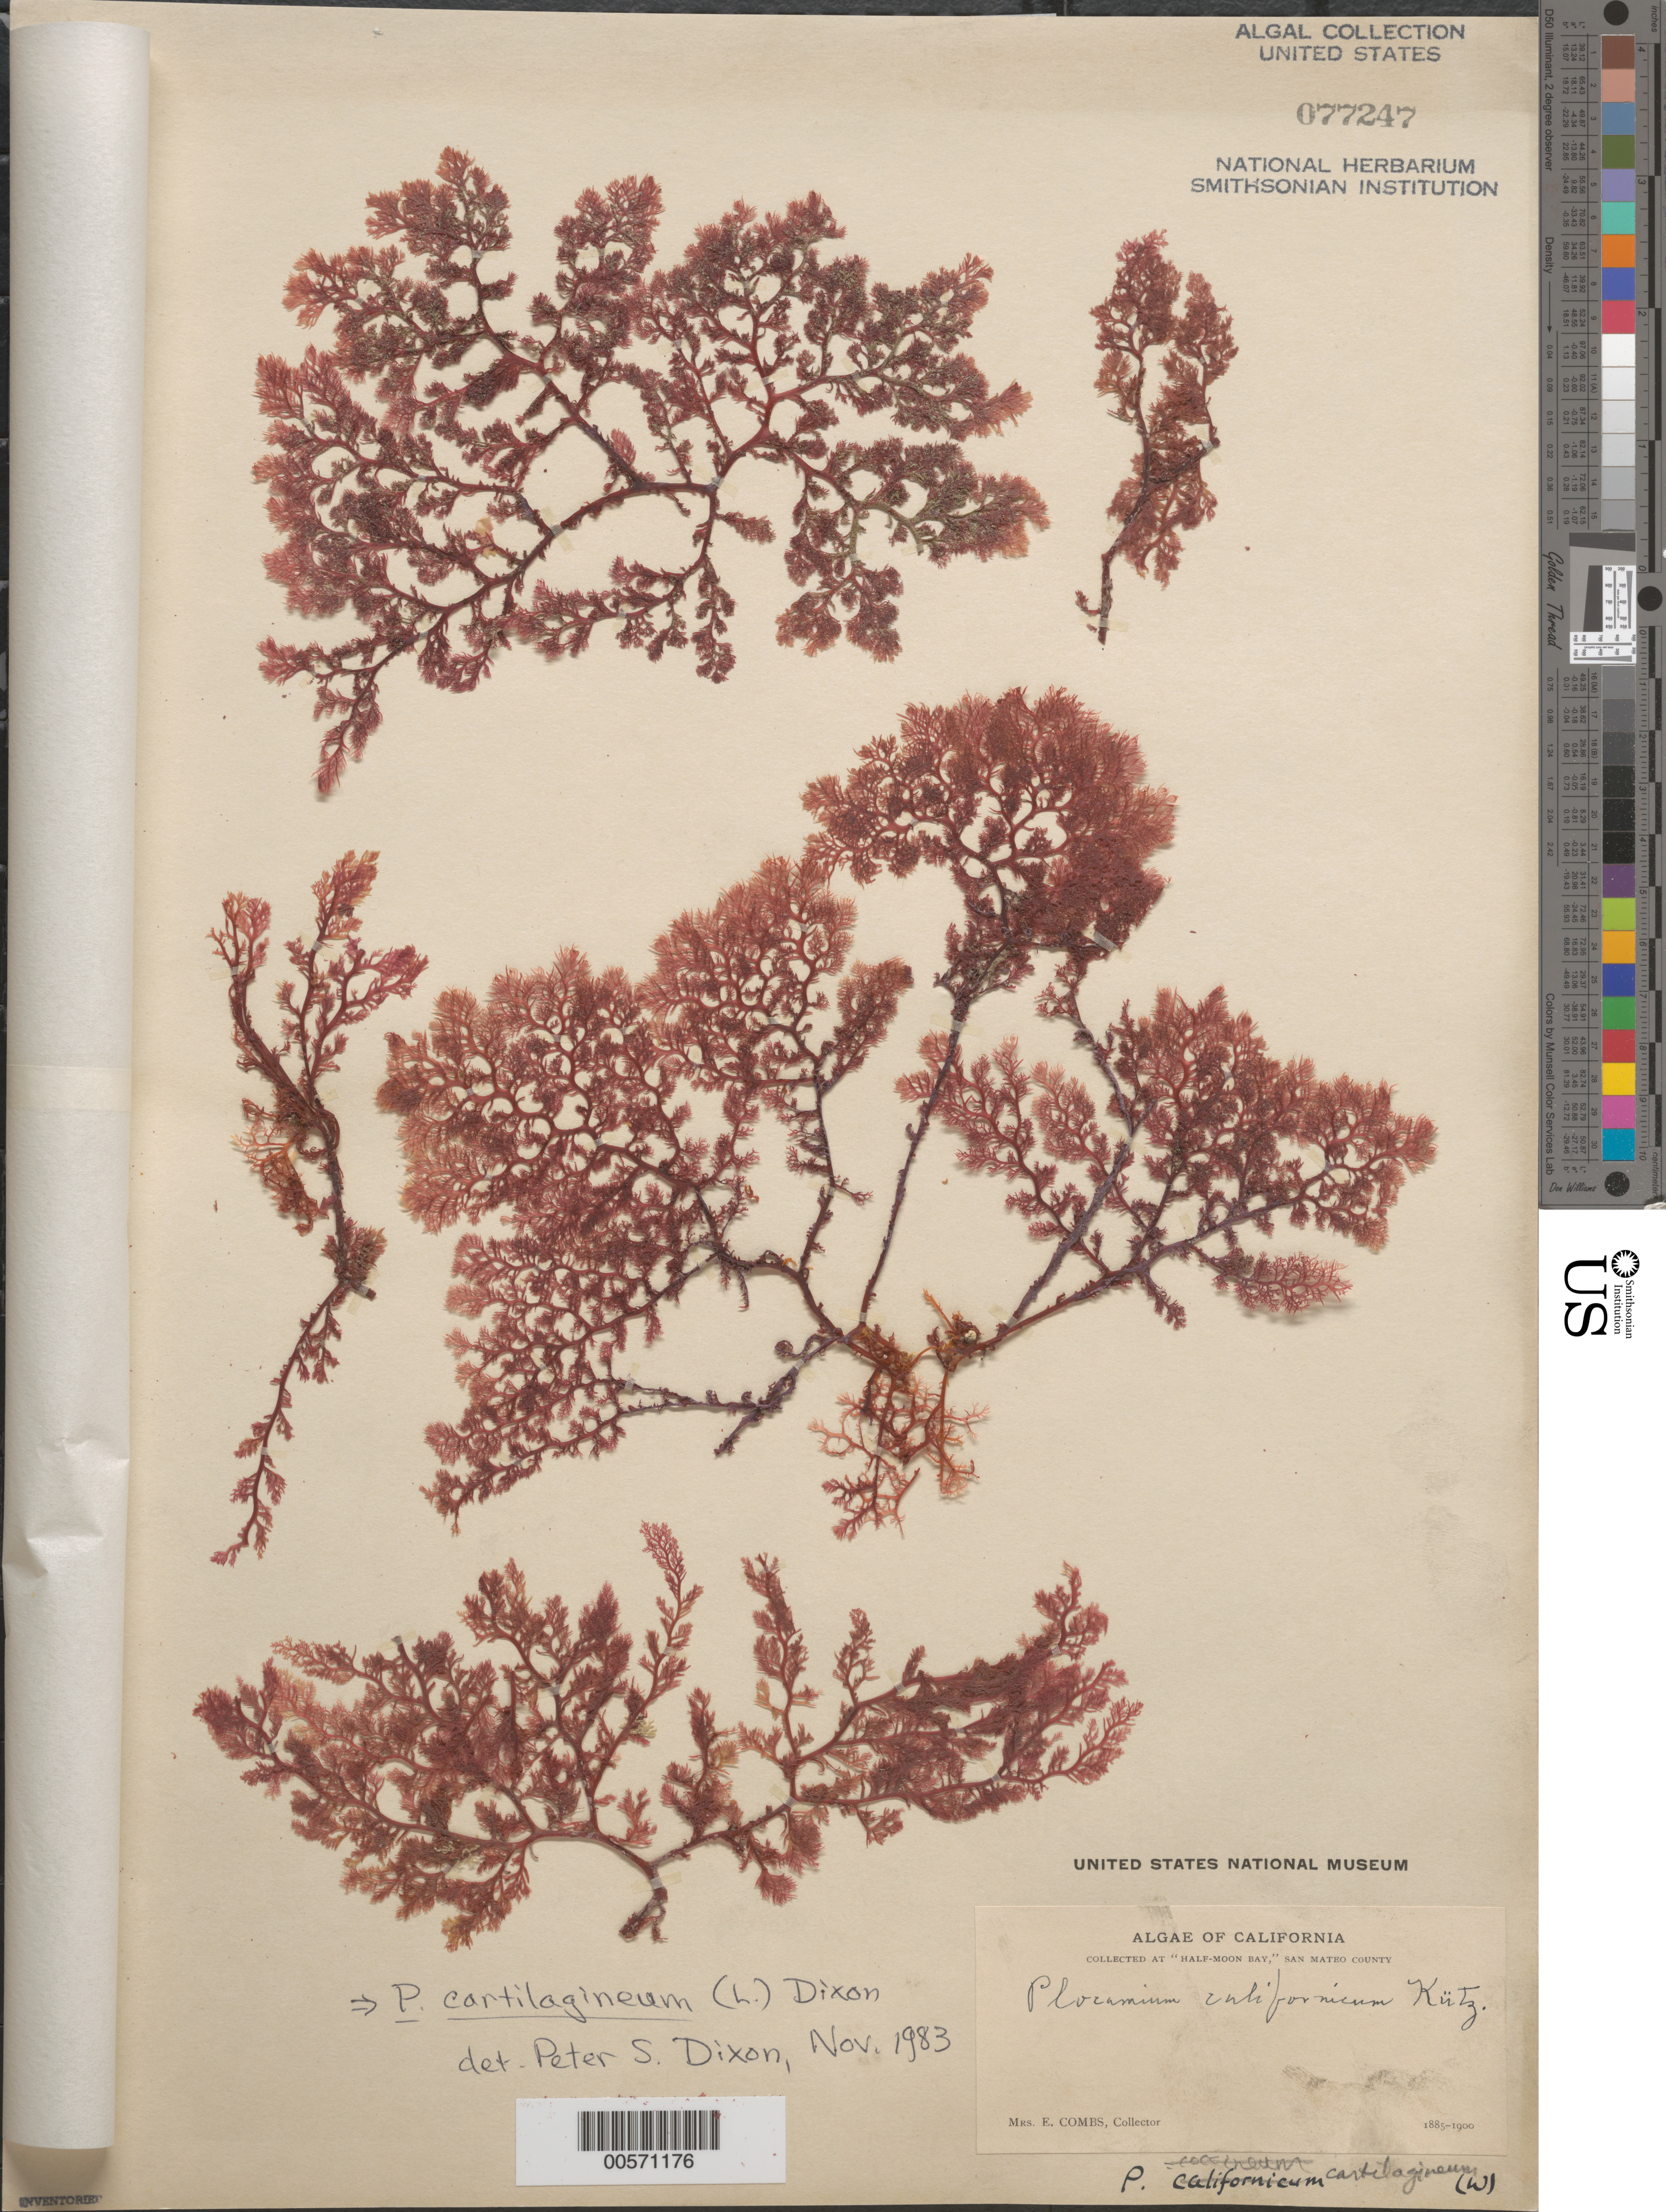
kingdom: Plantae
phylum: Rhodophyta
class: Florideophyceae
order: Plocamiales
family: Plocamiaceae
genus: Plocamium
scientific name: Plocamium cartilagineum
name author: (L.) P.S. Dixon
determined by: Dixon, P. S.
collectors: Mrs. E. Combs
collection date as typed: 1885 to -- --- 1900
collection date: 1885/1900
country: United States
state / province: California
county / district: San Mateo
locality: Half Moon Bay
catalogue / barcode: US 77247